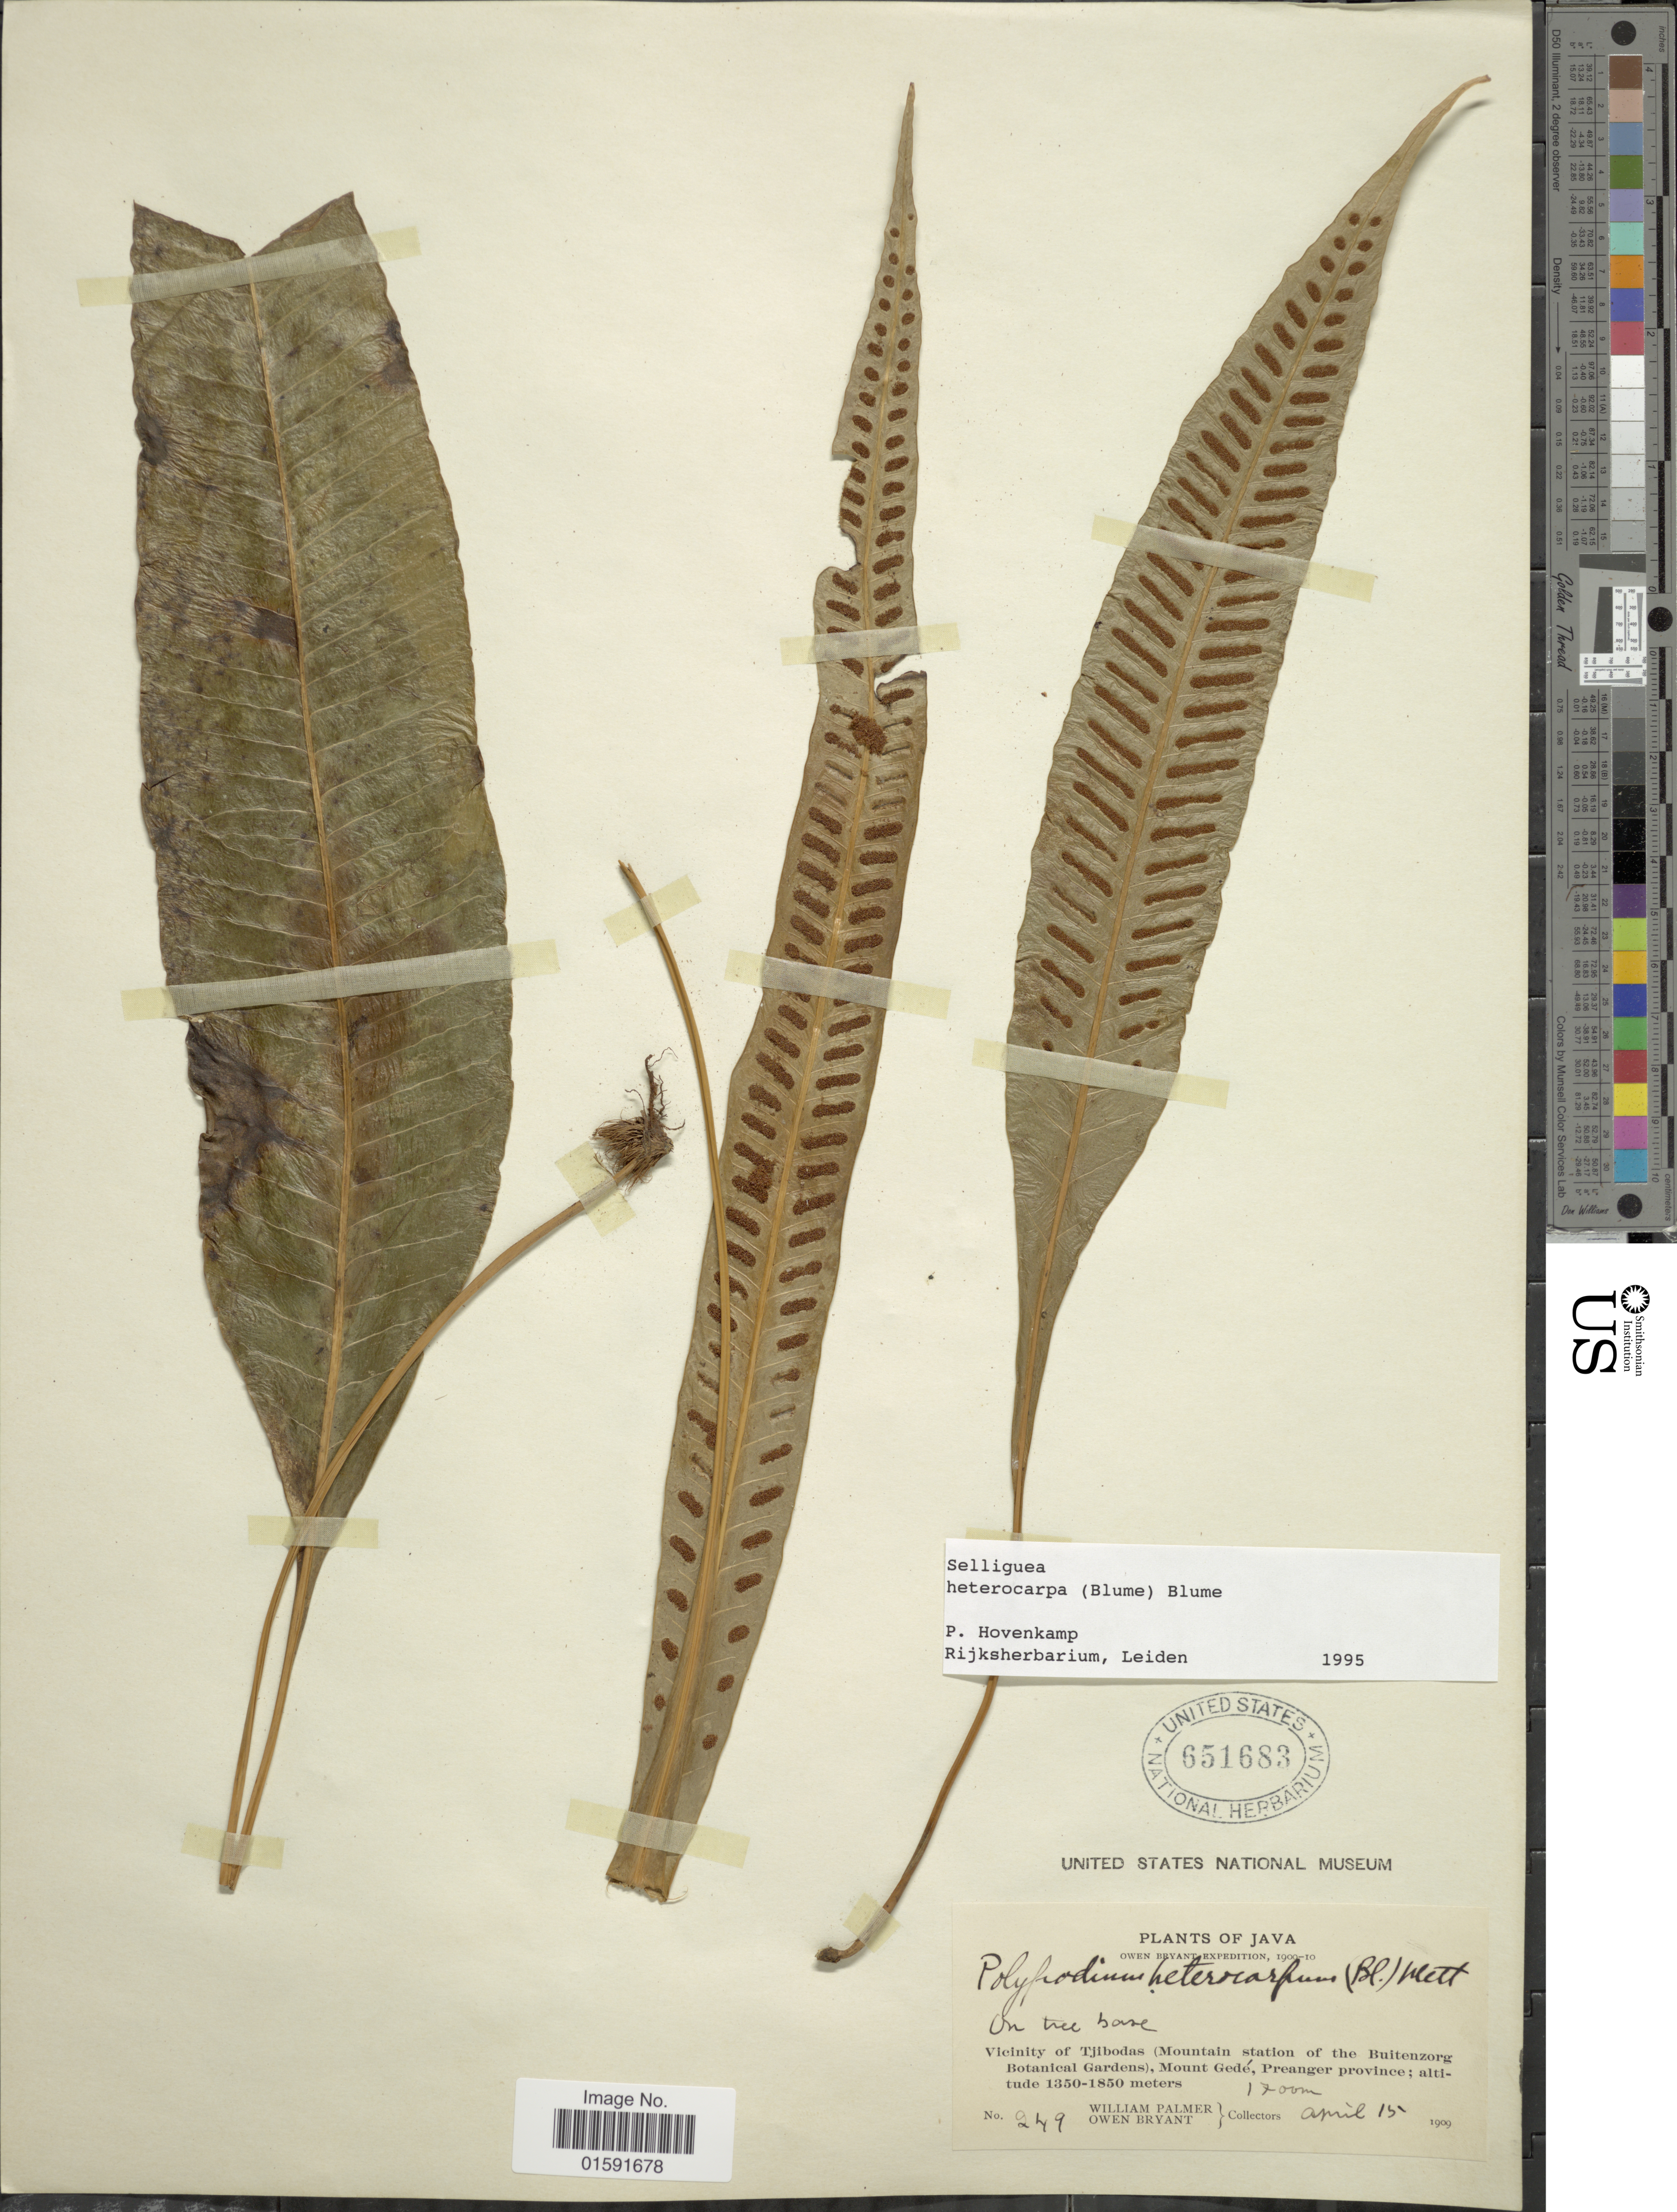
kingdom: Plantae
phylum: Tracheophyta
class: Polypodiopsida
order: Polypodiales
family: Polypodiaceae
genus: Selliguea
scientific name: Selliguea heterocarpa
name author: (Blume) Blume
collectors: W. Palmer & O. Bryant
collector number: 249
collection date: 1909-04-15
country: Indonesia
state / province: Java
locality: Vicinity of Tjibodas (Mountain Station of the Buitenzorg Botanical Gardens), Mount Gedé, Preanger Province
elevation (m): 1700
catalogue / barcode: US 651683